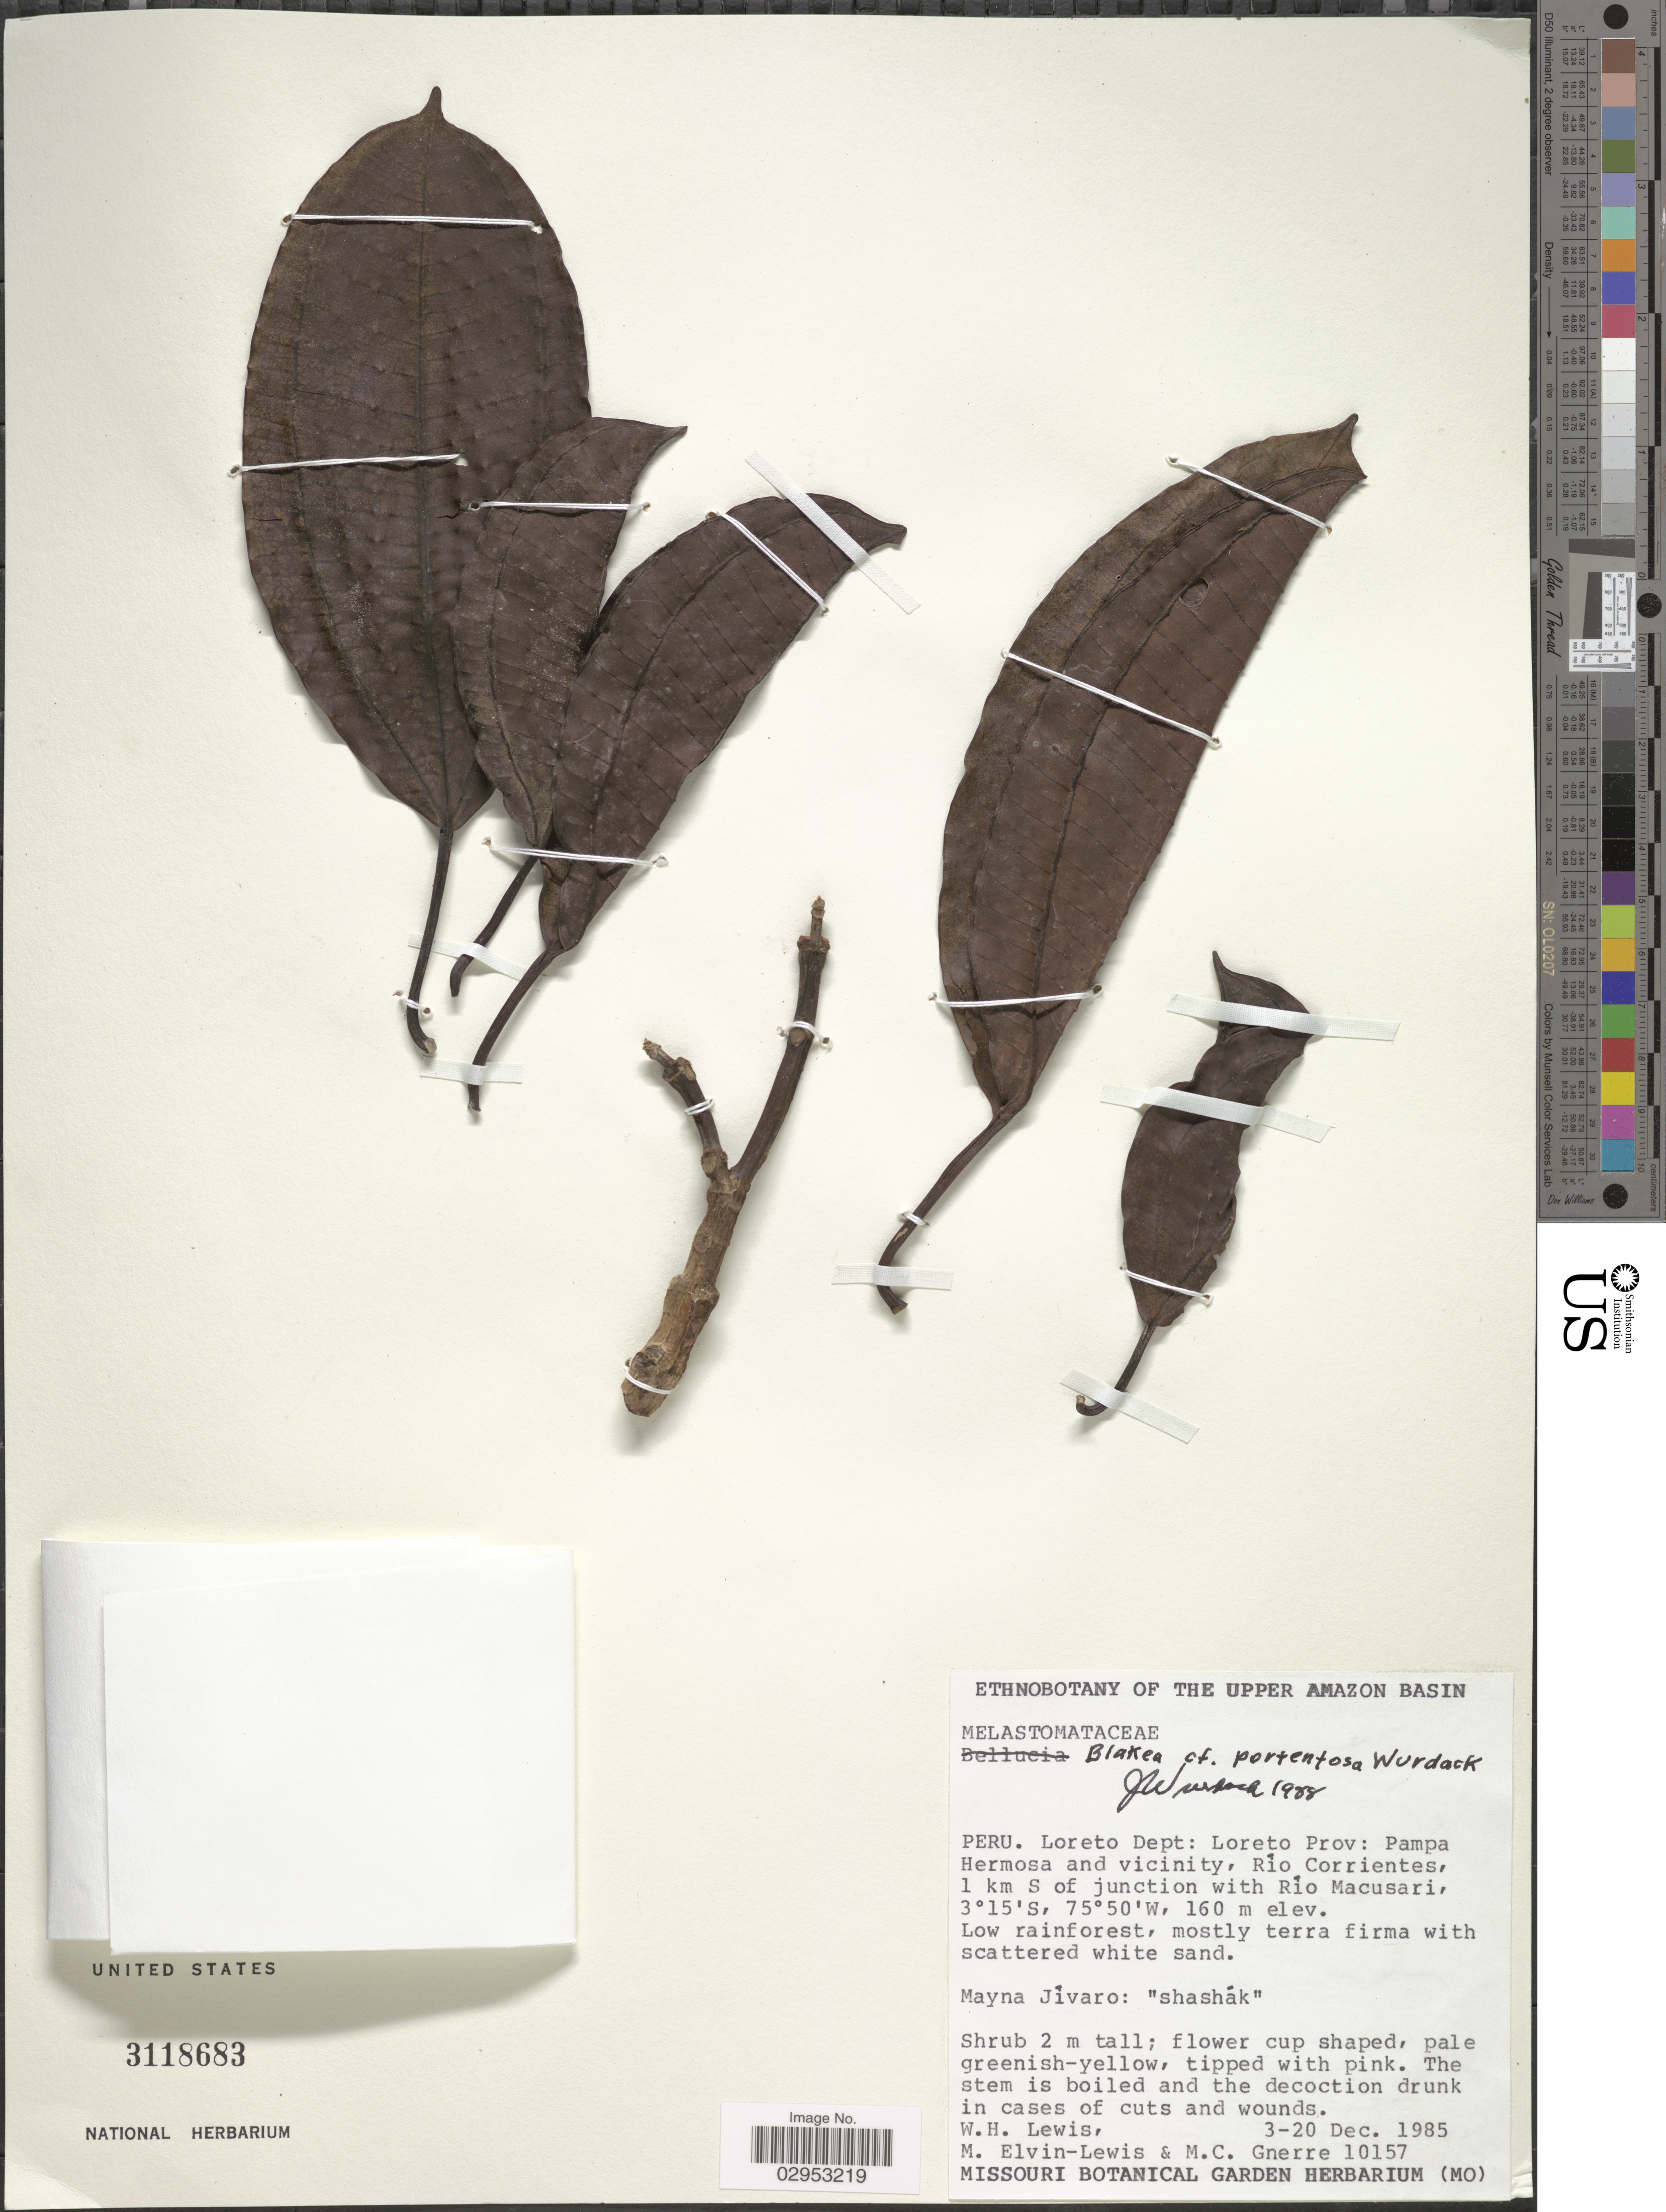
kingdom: Plantae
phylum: Tracheophyta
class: Magnoliopsida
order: Myrtales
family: Melastomataceae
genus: Blakea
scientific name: Blakea portentosa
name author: Wurdack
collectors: W. H. Lewis, M. Elvin-Lewis & M. Gnerre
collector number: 10157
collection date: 1985-12-03/1985-12-20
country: Peru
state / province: Loreto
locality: Loreto Dept: Pampa Hermosa and vicinity, Río Corrientes, 1 km S of junction with Río Macusari.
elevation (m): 160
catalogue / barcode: US 3118683